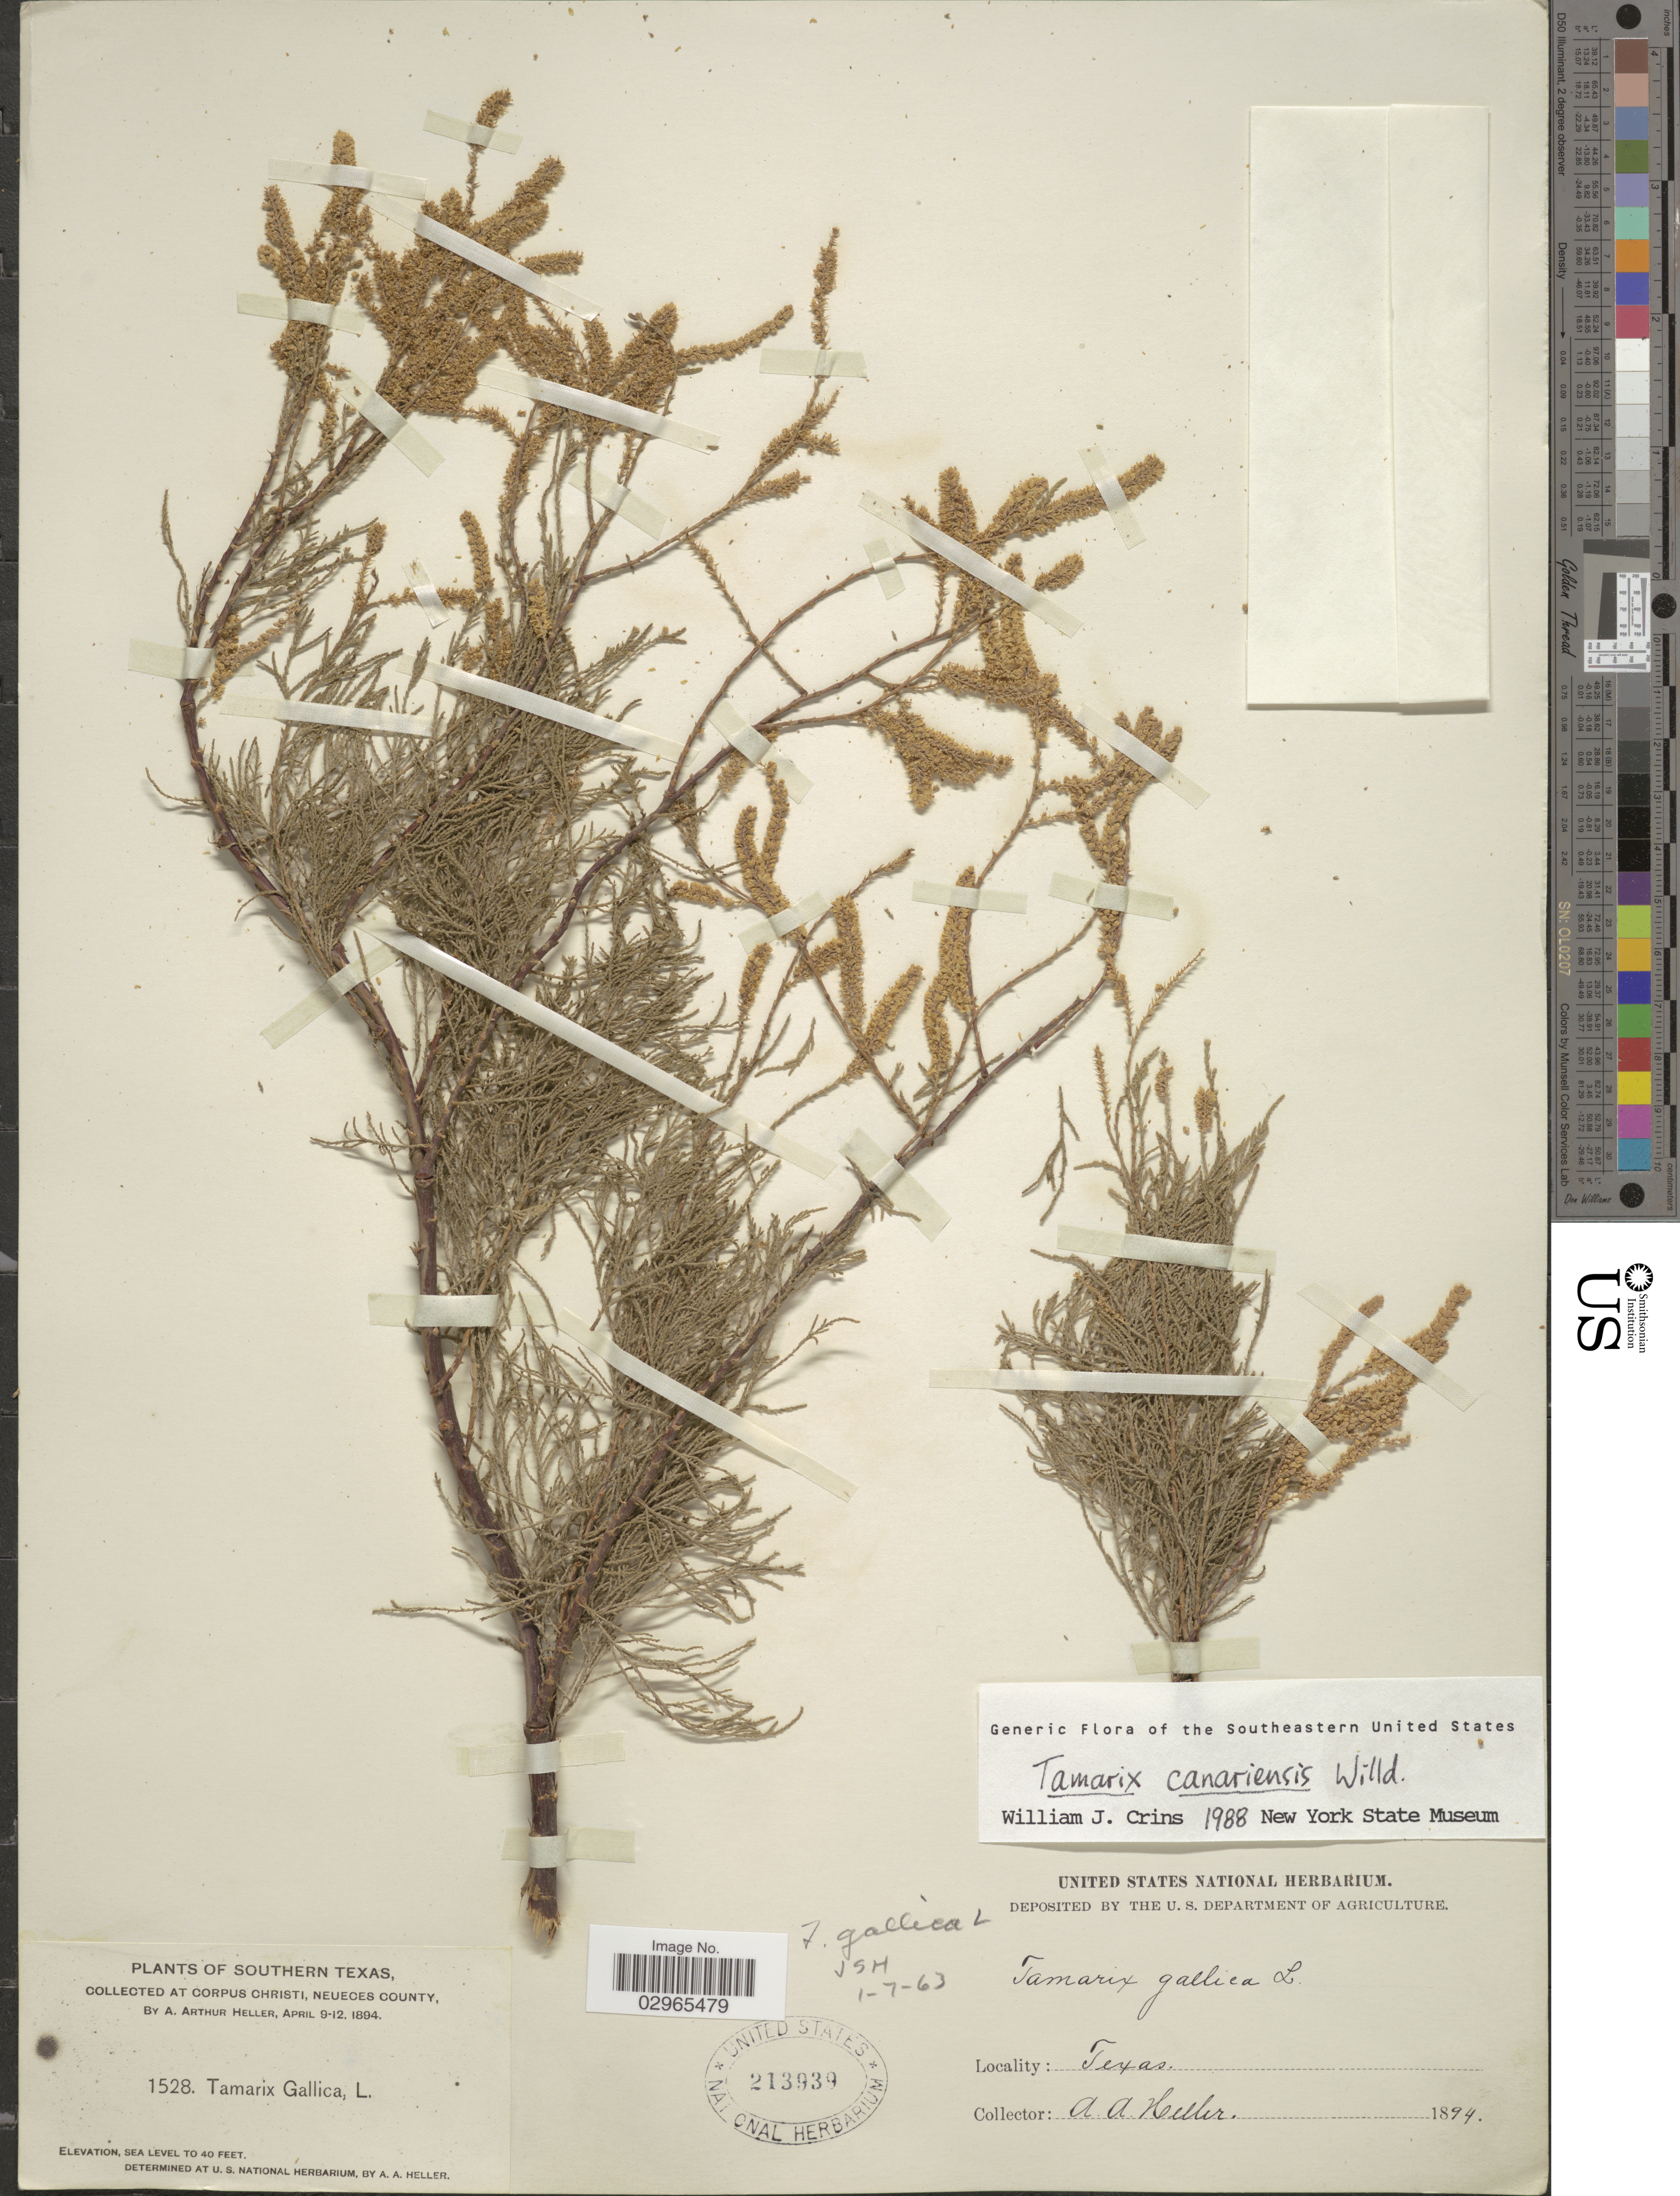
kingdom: Plantae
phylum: Tracheophyta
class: Magnoliopsida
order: Caryophyllales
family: Tamaricaceae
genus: Tamarix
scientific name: Tamarix canariensis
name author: Willd.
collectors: A. A. Heller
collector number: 1528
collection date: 1894-04-09/1894-04-12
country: United States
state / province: Texas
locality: Southern Texas. Corpus Christi, Neueces County.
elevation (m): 0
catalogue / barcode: US 213939